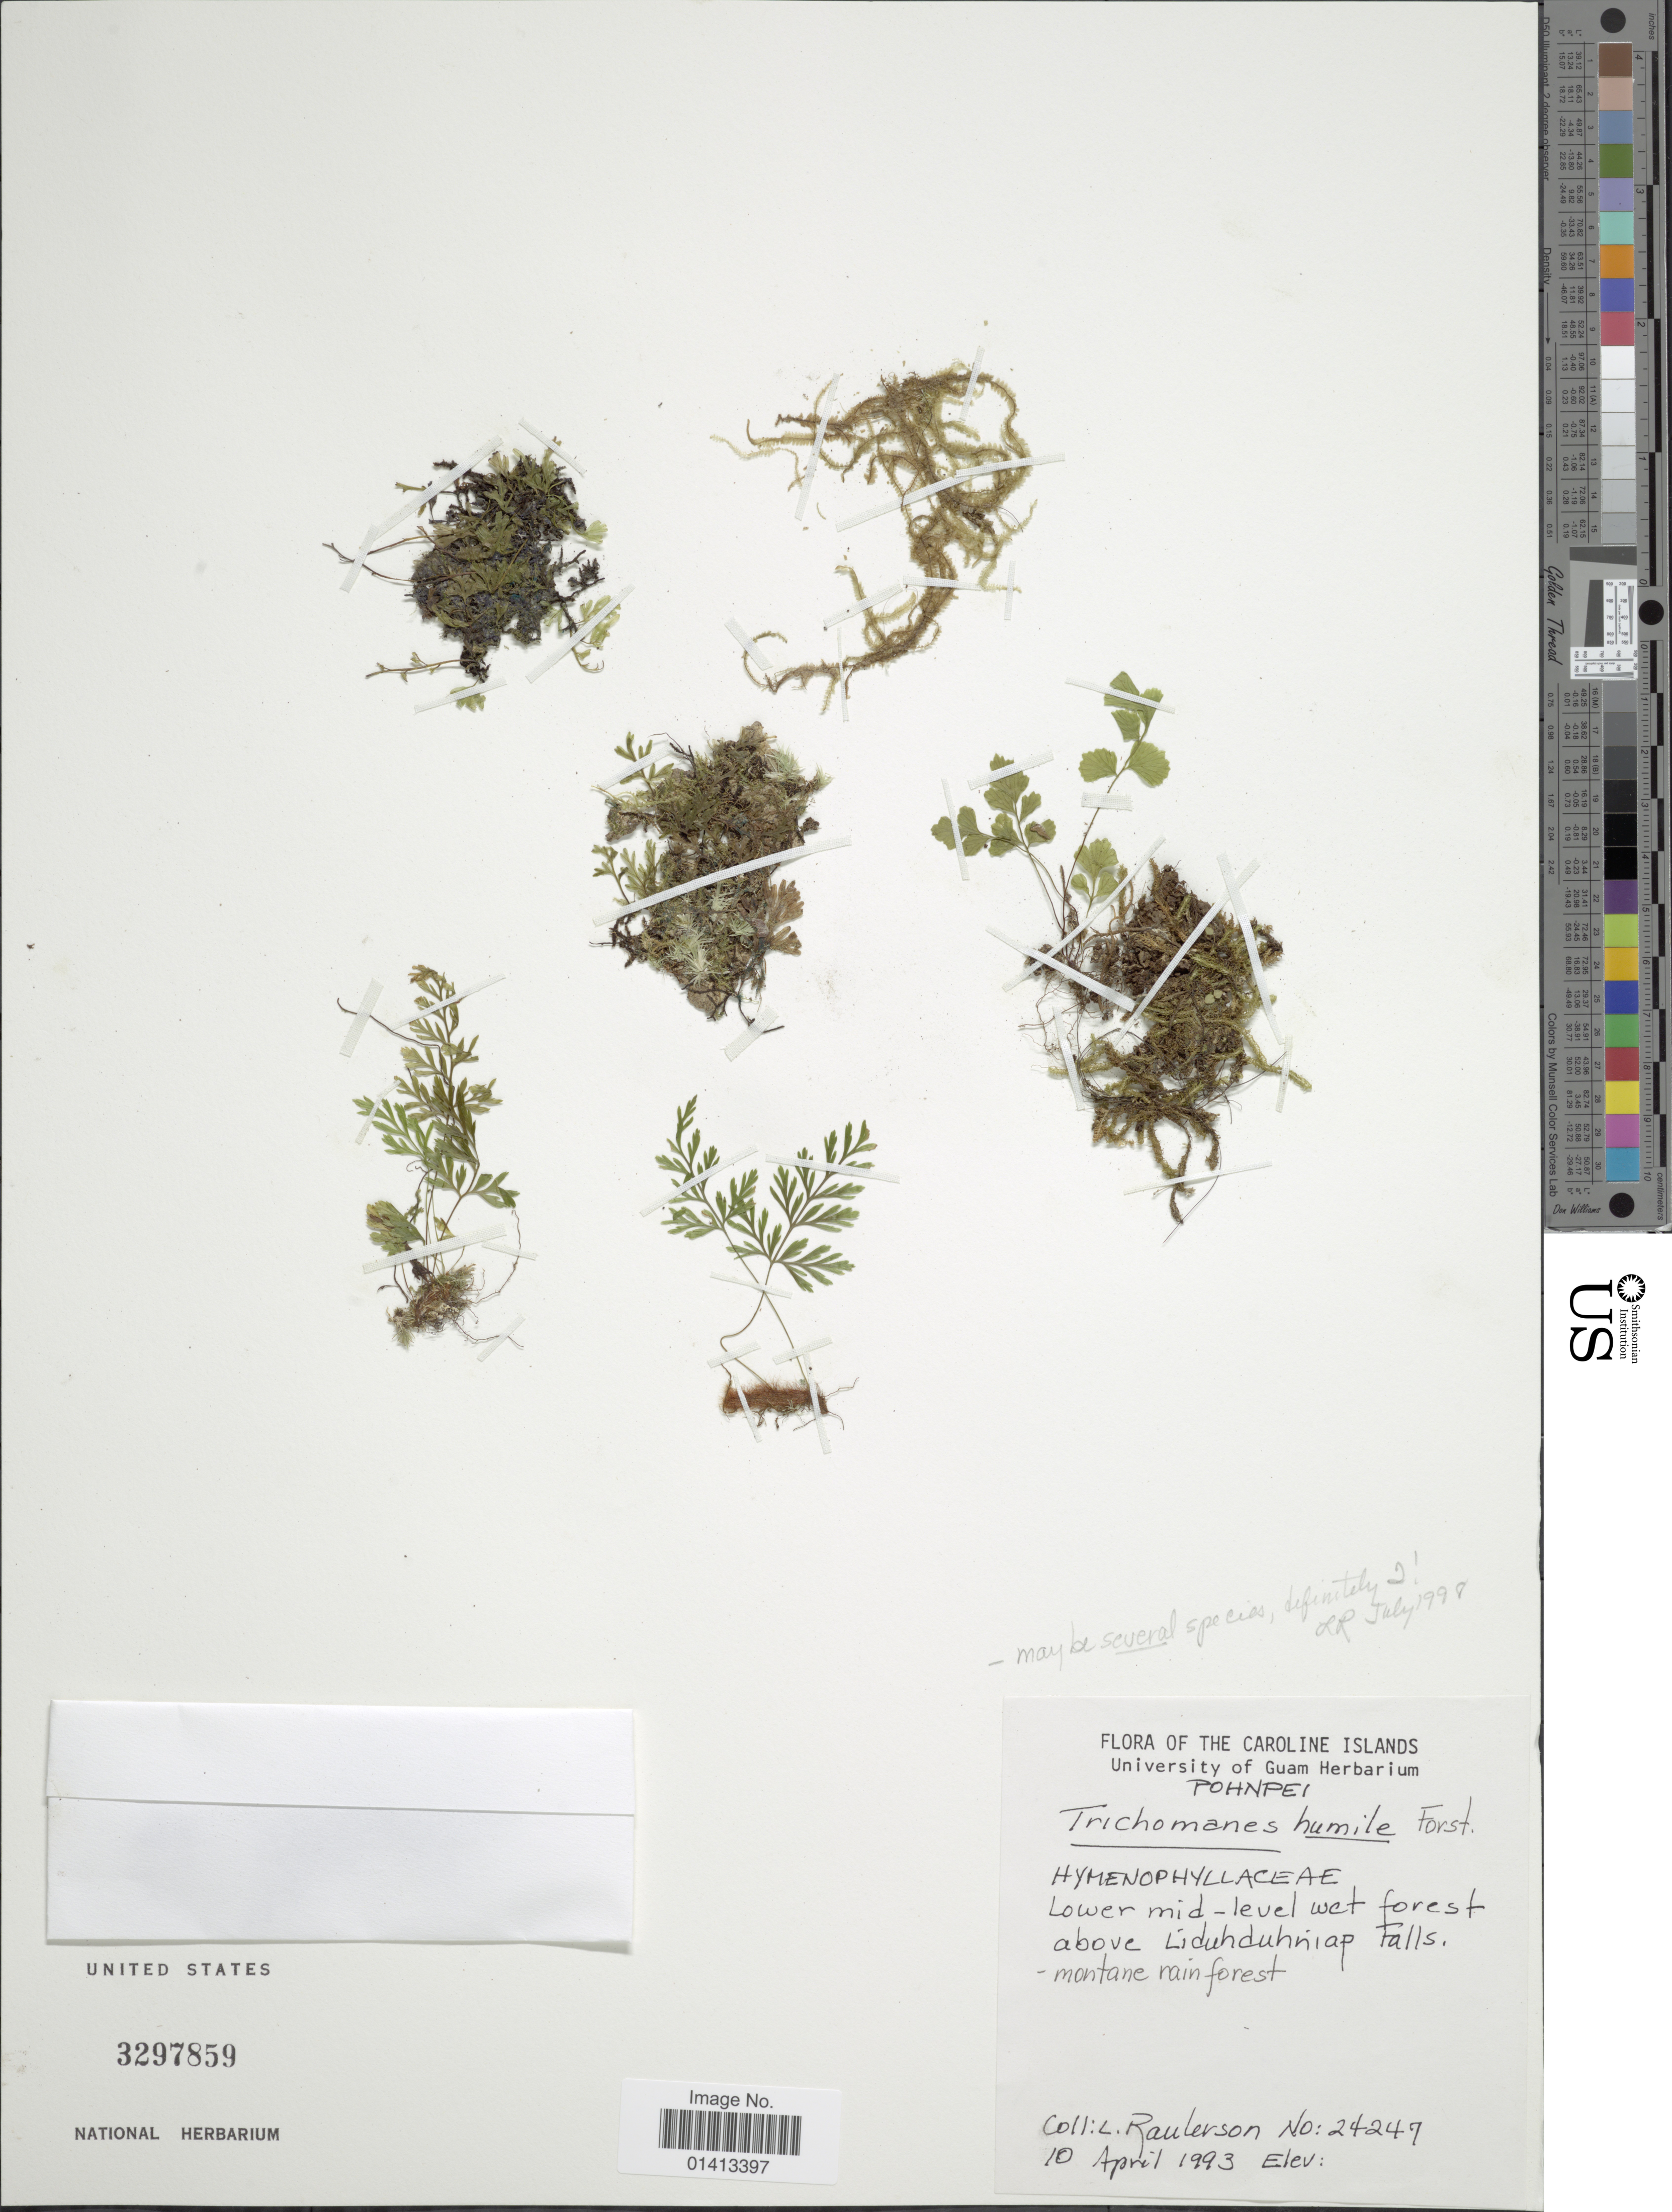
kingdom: Plantae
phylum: Tracheophyta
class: Polypodiopsida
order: Hymenophyllales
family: Hymenophyllaceae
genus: Crepidomanes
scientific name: Crepidomanes humilis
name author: (G. Forst.) Bosch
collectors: L. Raulerson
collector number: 24247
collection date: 1993-04-10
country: Micronesia, Federated States of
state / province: Pohnpei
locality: The Caroline Islands, above Liduhduhniap Falls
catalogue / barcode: US 3297859